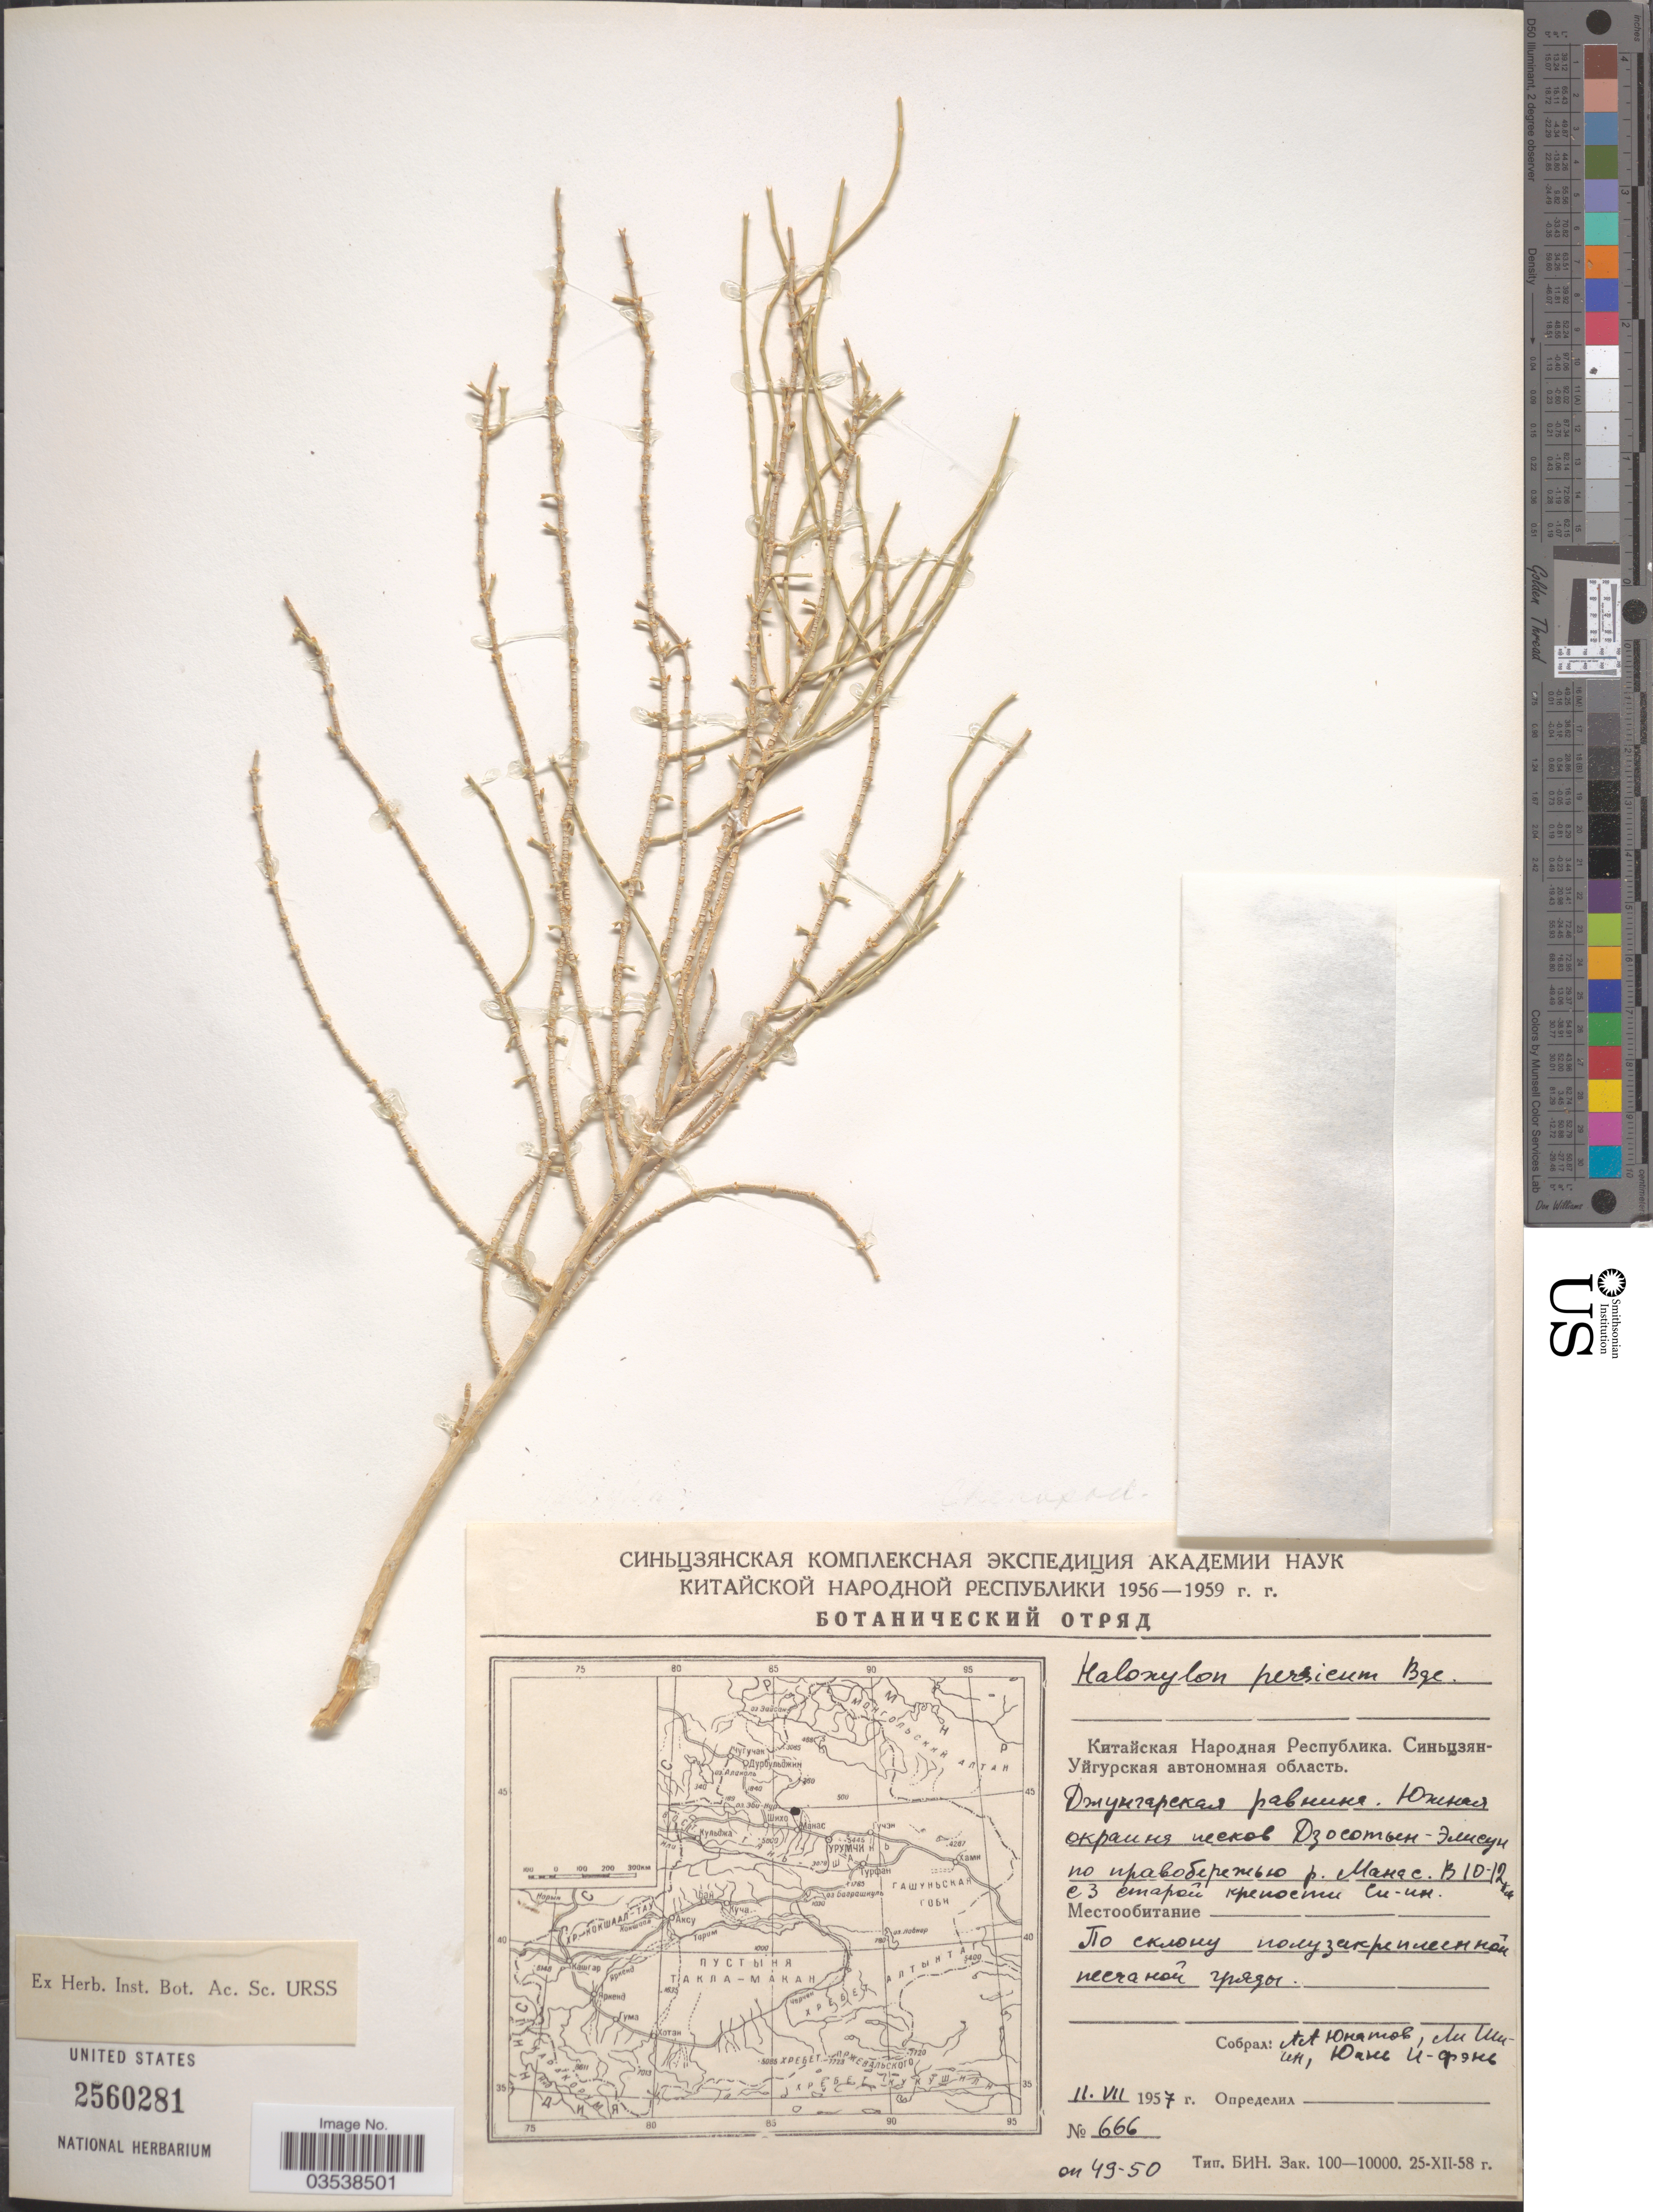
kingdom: Plantae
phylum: Tracheophyta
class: Magnoliopsida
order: Caryophyllales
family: Amaranthaceae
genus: Haloxylon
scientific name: Haloxylon persicum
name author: Bunge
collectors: A. Unatov, X & X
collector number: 666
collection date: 1957-07-11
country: China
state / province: Xinjiang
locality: Right shore of River Manas.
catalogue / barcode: US 2560281